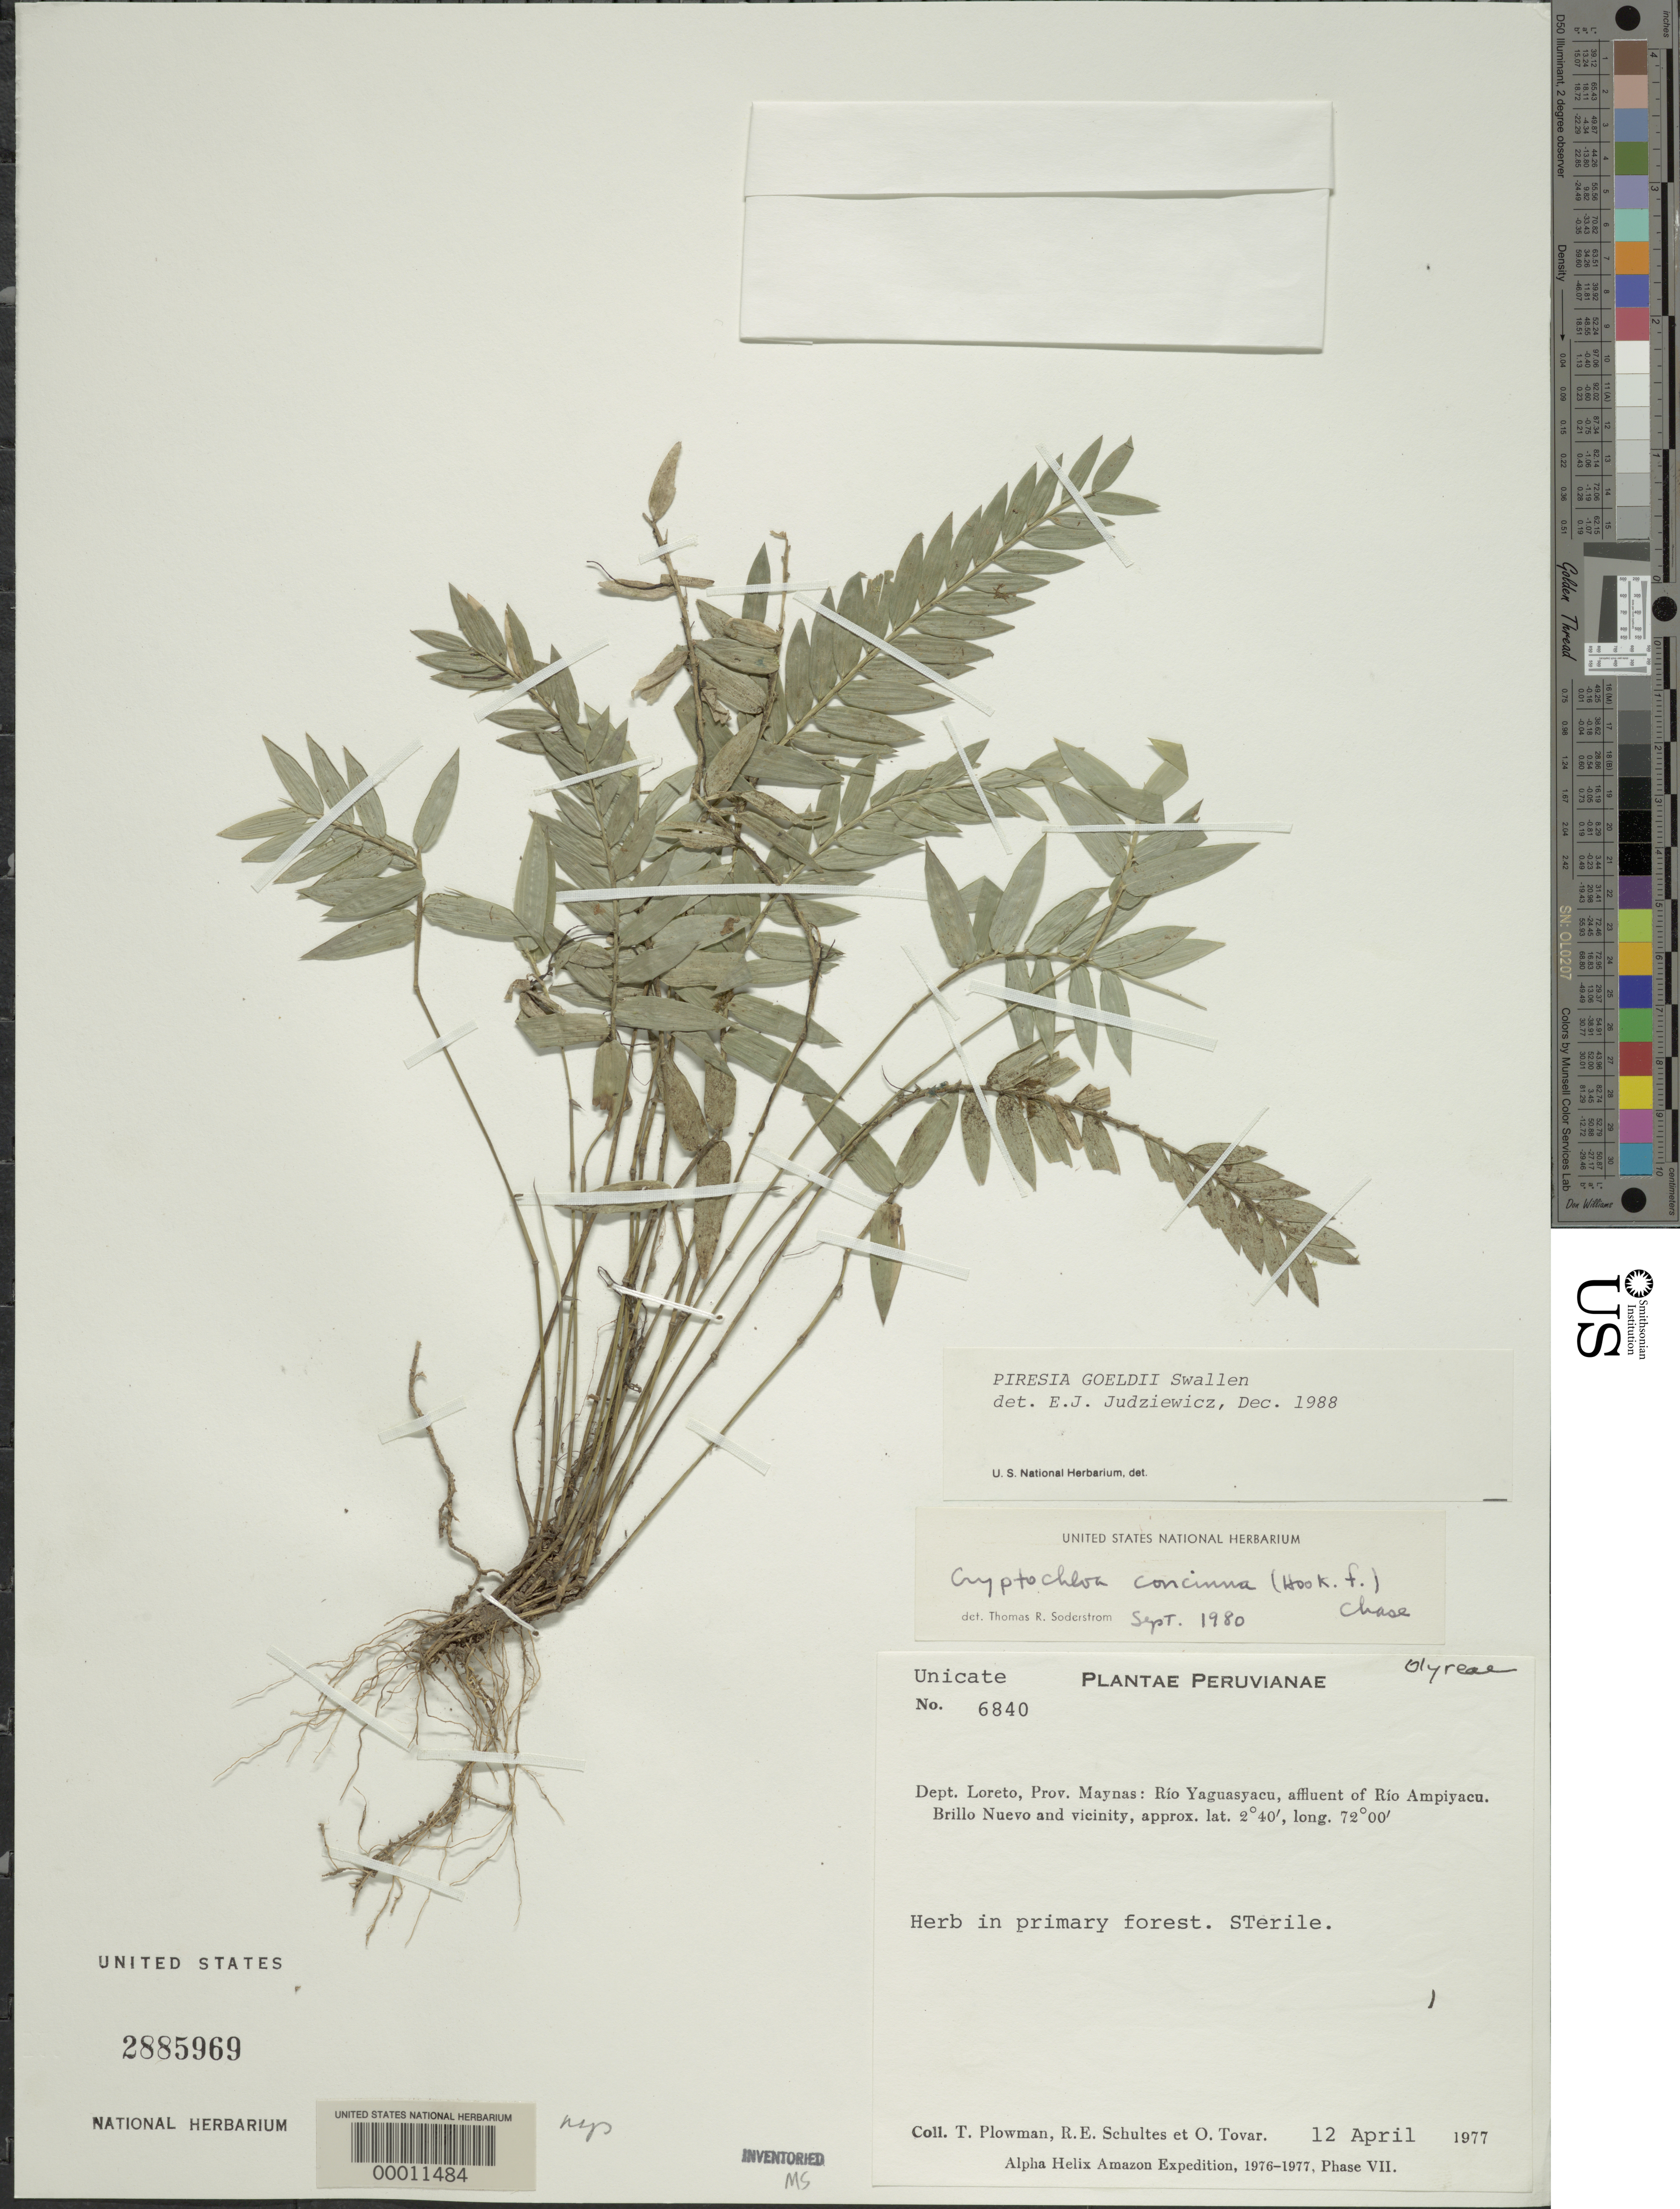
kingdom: Plantae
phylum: Tracheophyta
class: Liliopsida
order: Poales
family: Poaceae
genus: Piresia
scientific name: Piresia goeldii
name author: Swallen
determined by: Judziewicz, E. J.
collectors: T. Plowman, R. E. Schultes & O. Tovar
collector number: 6840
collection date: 1977-04-12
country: Peru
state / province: Loreto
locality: Prov. Maynas: Rio Yaguasyacu, affluent of Rio Ampiyacu. Brillo Nuevo and vicinity.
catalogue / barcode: US 2885969